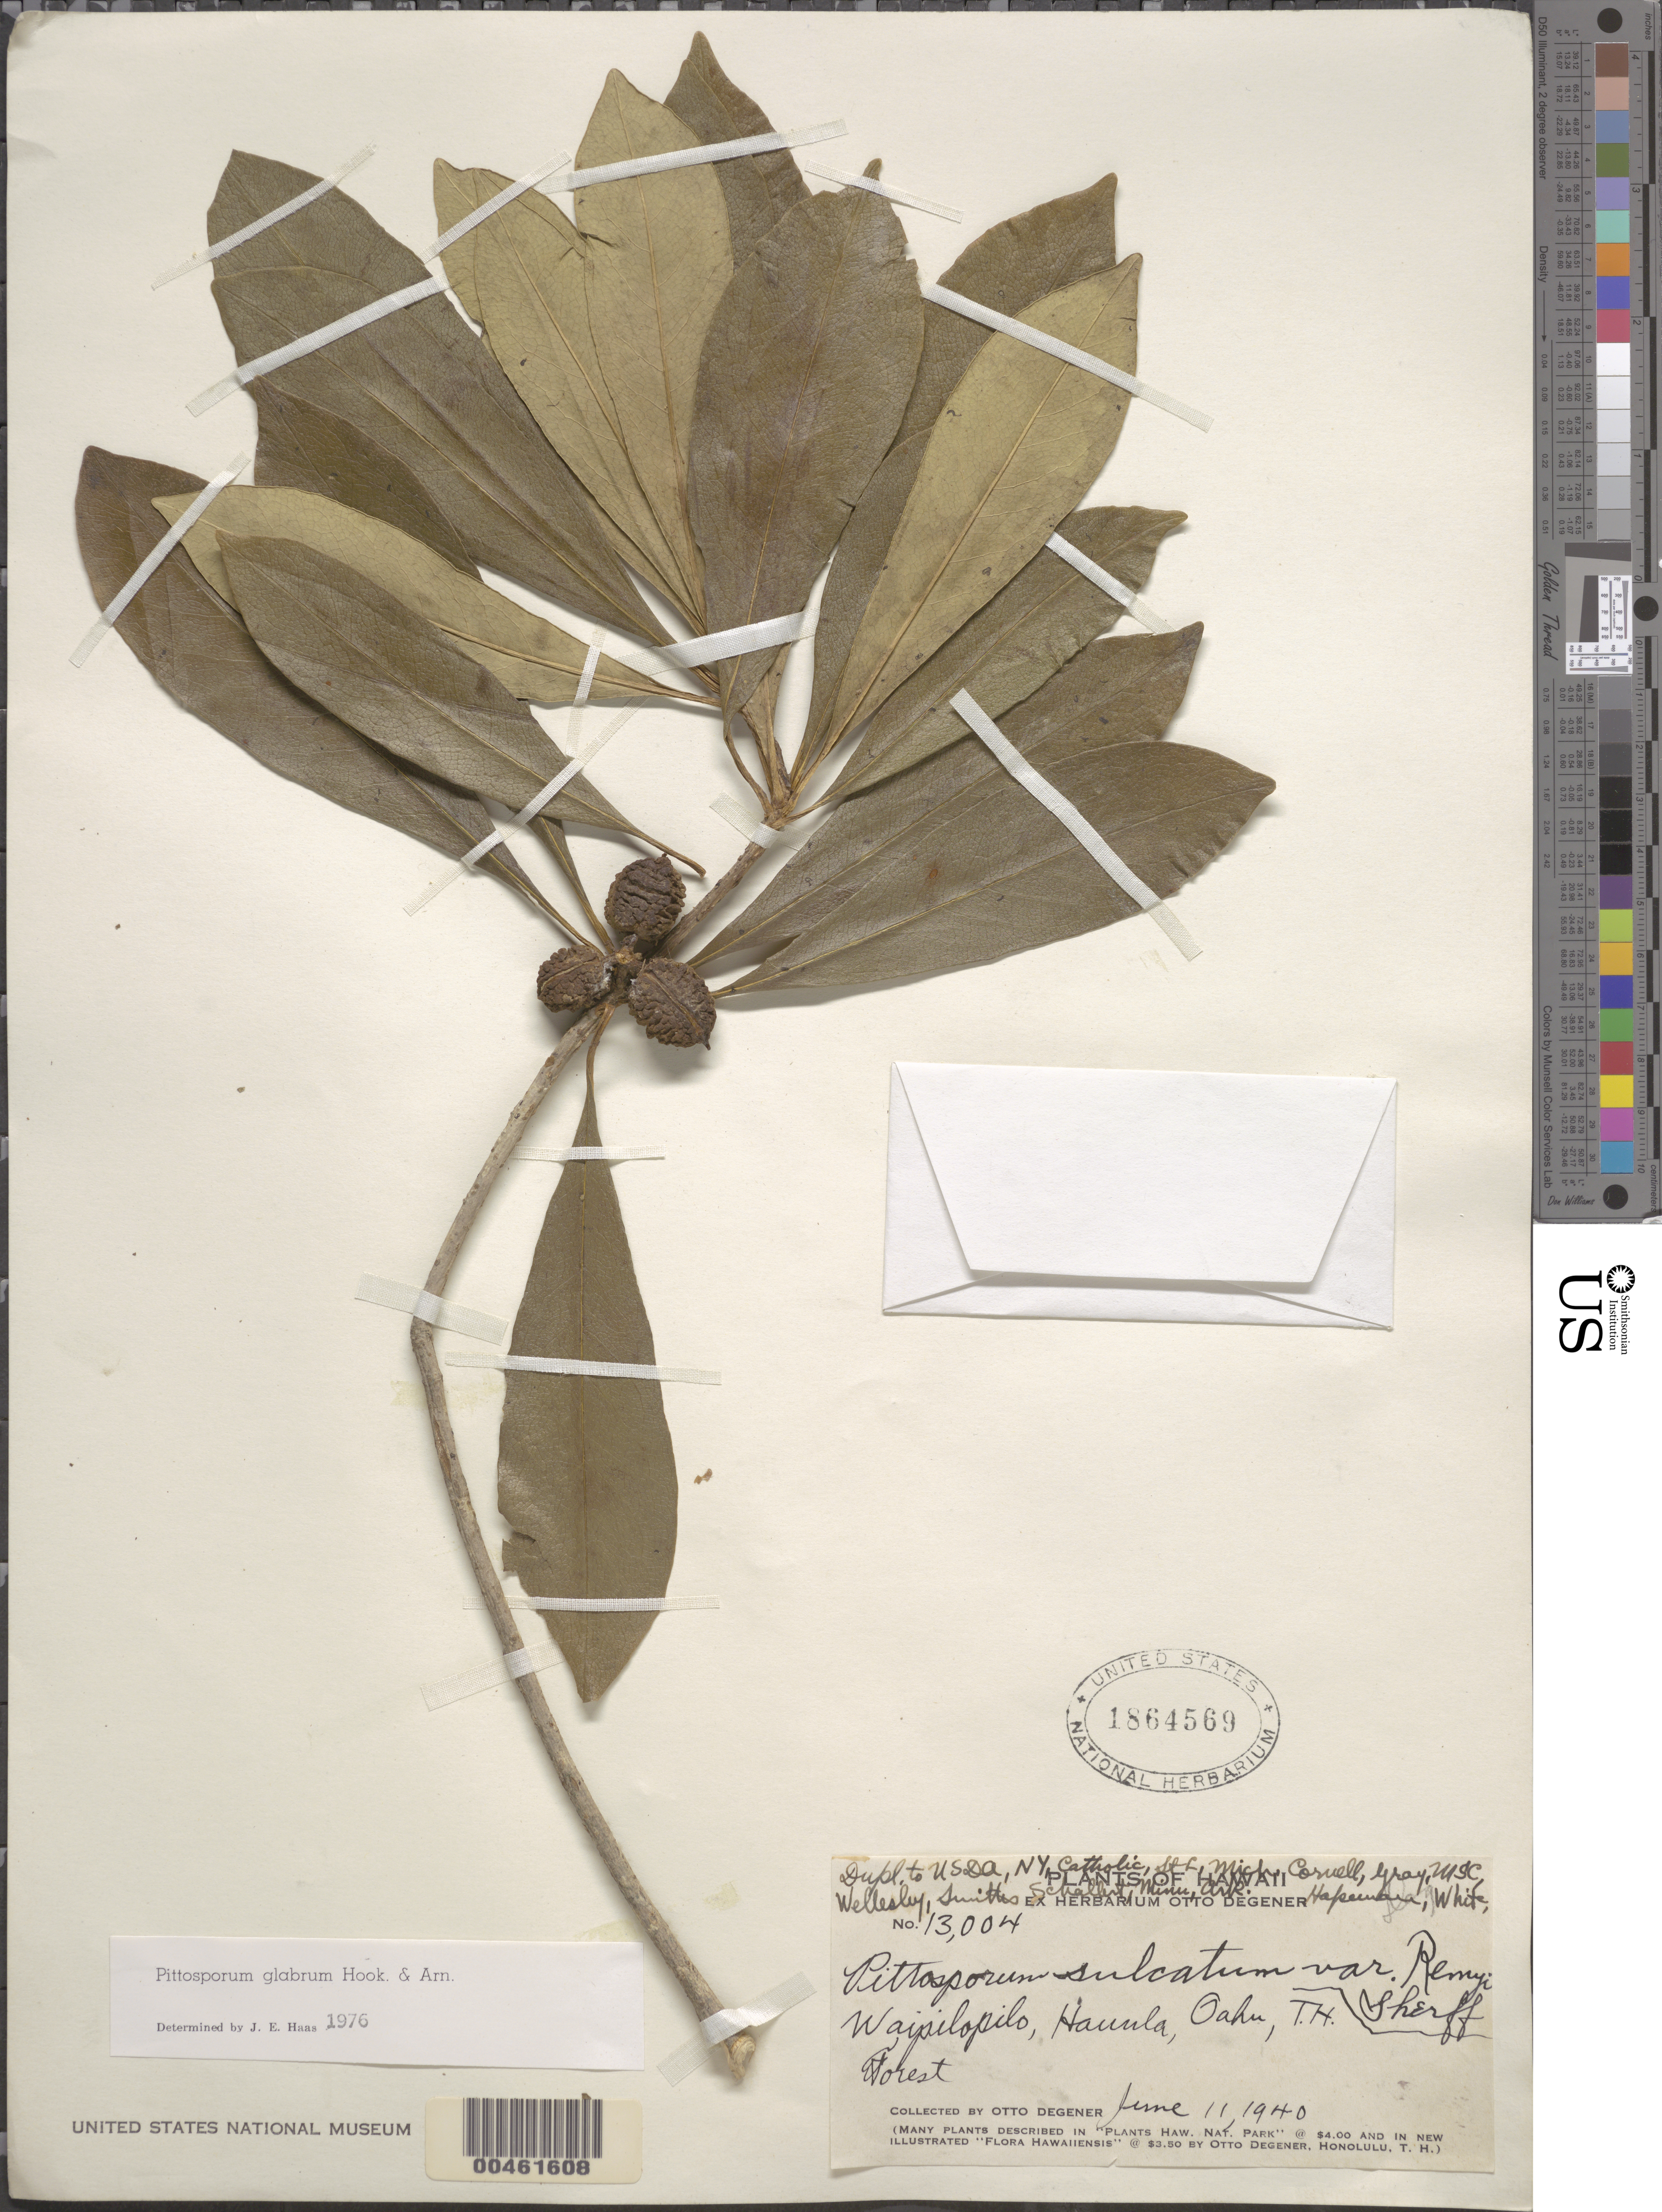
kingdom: Plantae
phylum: Tracheophyta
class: Magnoliopsida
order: Apiales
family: Pittosporaceae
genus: Pittosporum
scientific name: Pittosporum glabrum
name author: Hook. & Arn.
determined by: Haas, J. E.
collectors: O. Degener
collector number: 13004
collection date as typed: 11 Jun 1940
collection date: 1940-06-11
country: United States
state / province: Hawaii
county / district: Honolulu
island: Oahu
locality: Waipilopilo, Hauula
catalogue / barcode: US 1864569